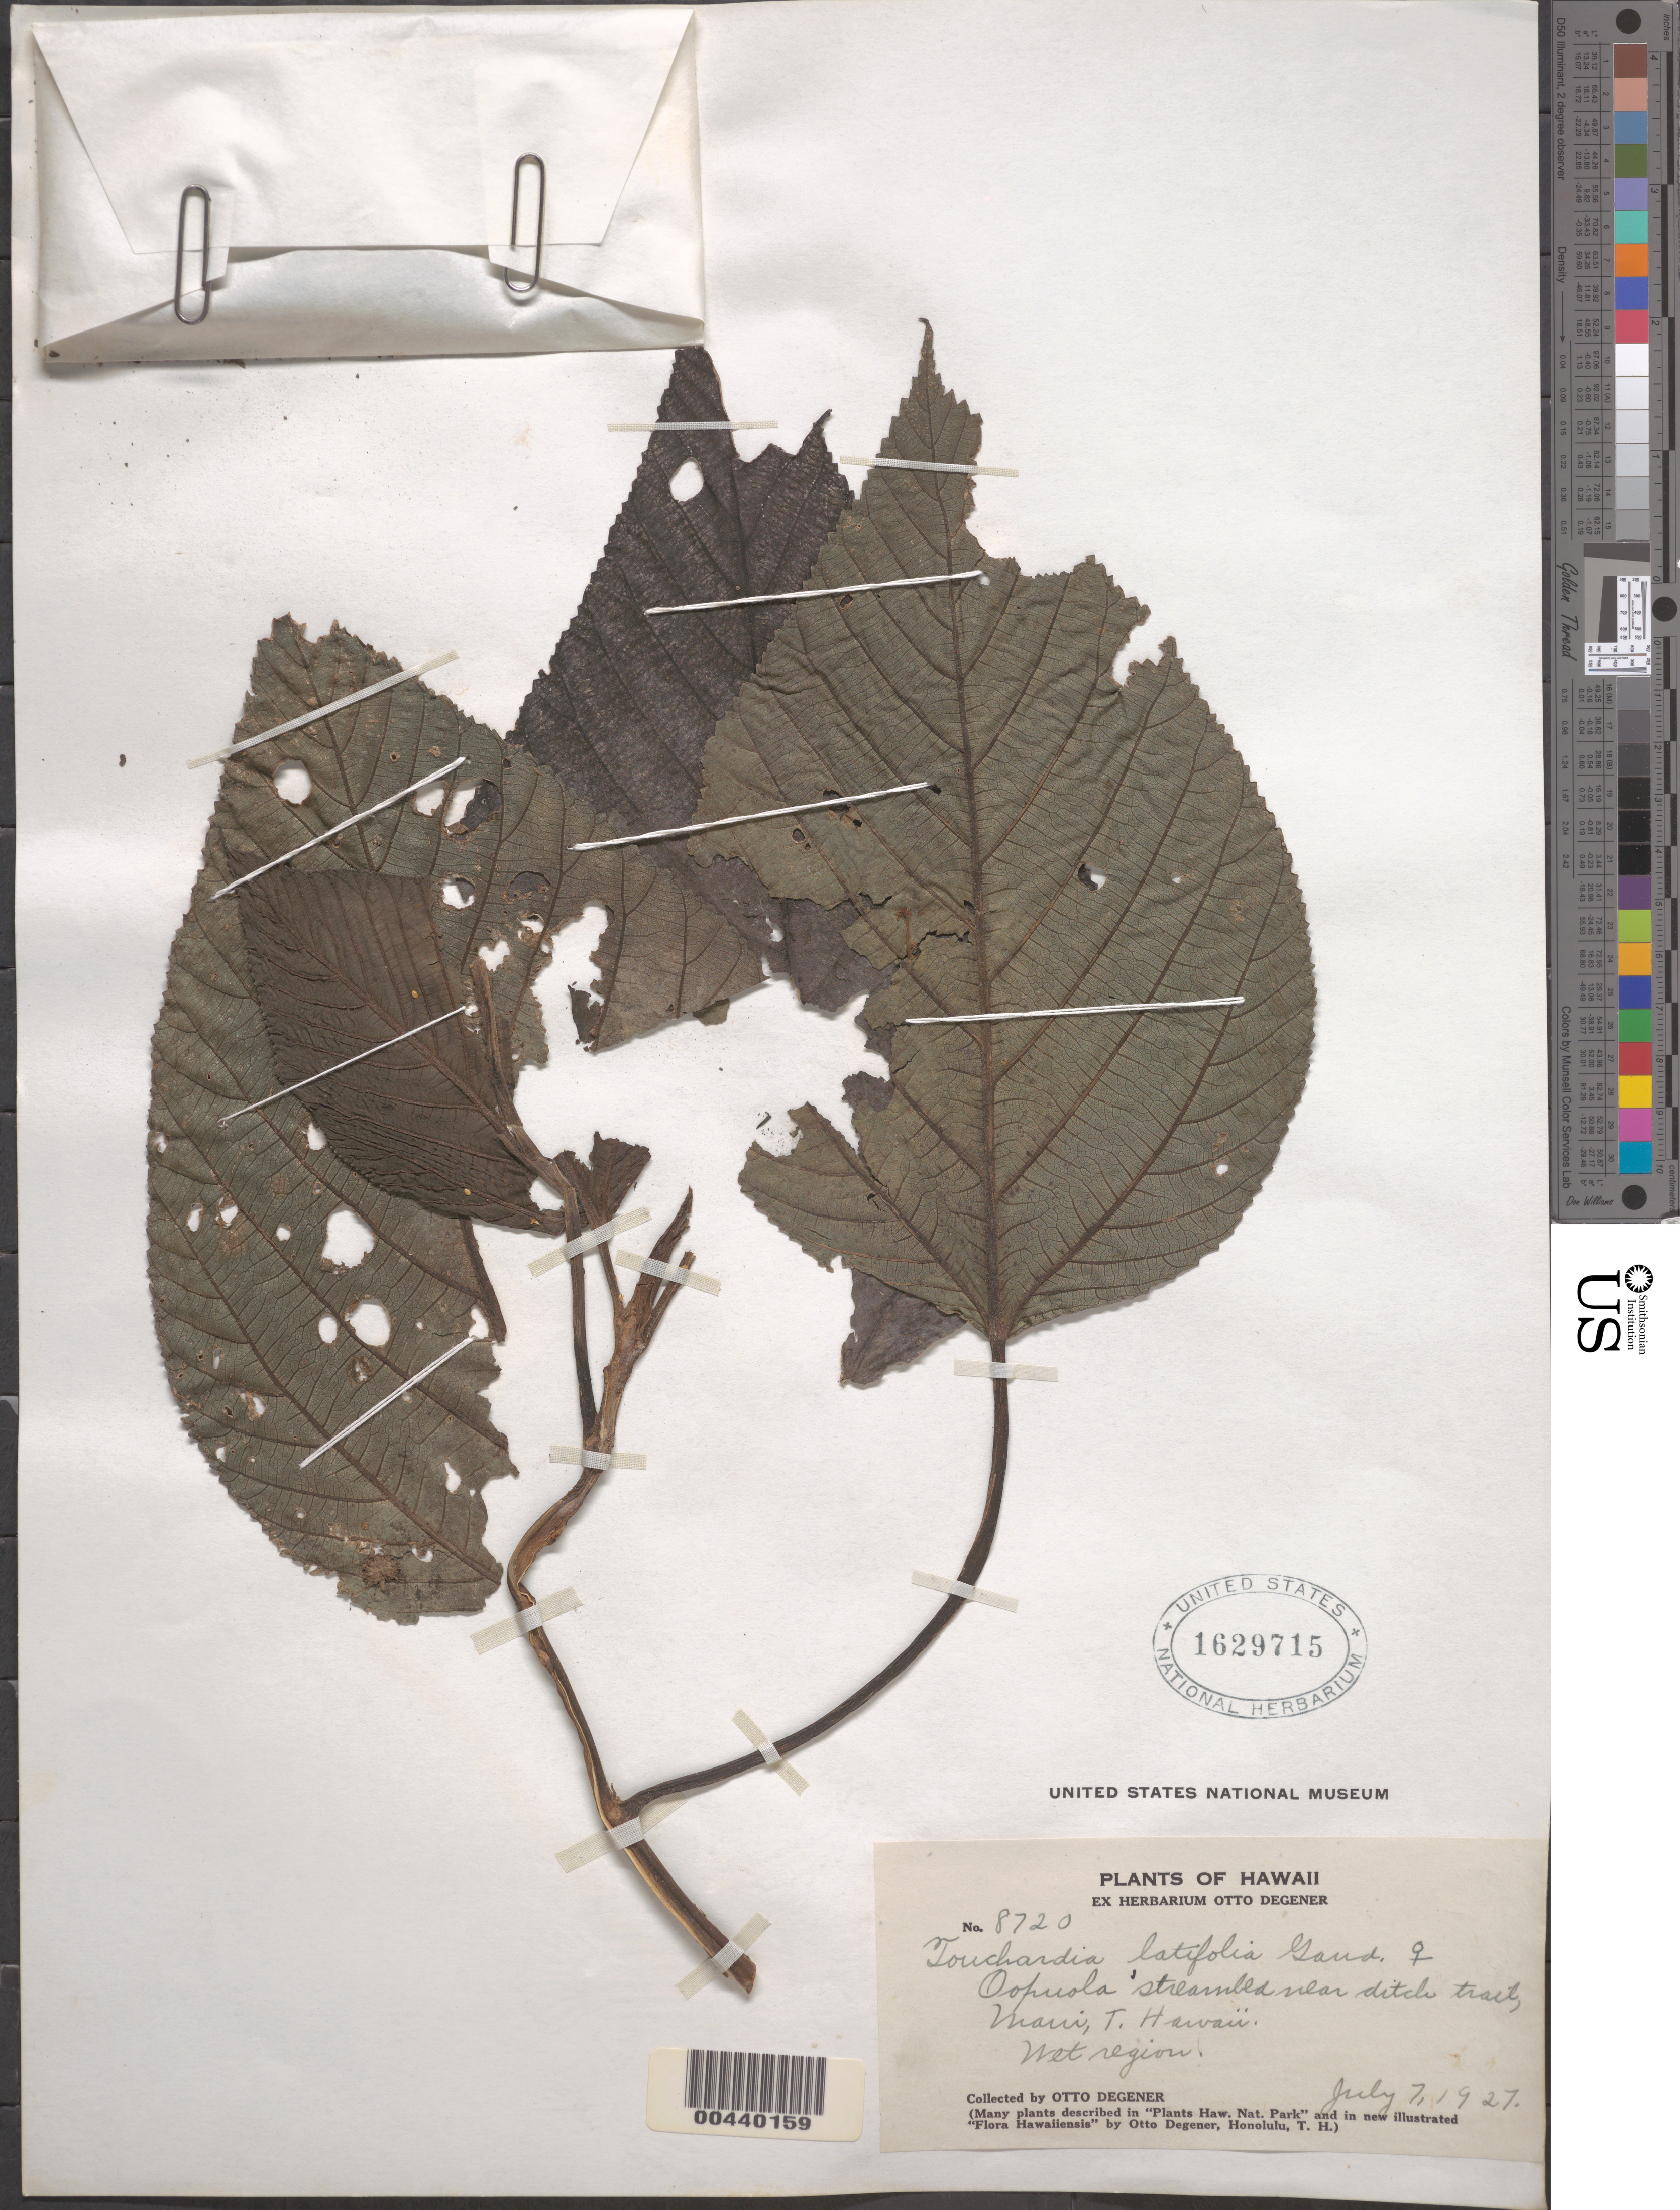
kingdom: Plantae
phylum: Tracheophyta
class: Magnoliopsida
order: Rosales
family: Urticaceae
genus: Touchardia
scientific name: Touchardia latifolia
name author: Gaudich.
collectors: O. Degener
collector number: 8720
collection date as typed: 7 Jul 1927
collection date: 1927-07-07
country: United States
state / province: Hawaii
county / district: Maui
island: Maui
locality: Oopuola streambed near ditch trail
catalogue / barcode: US 1629715